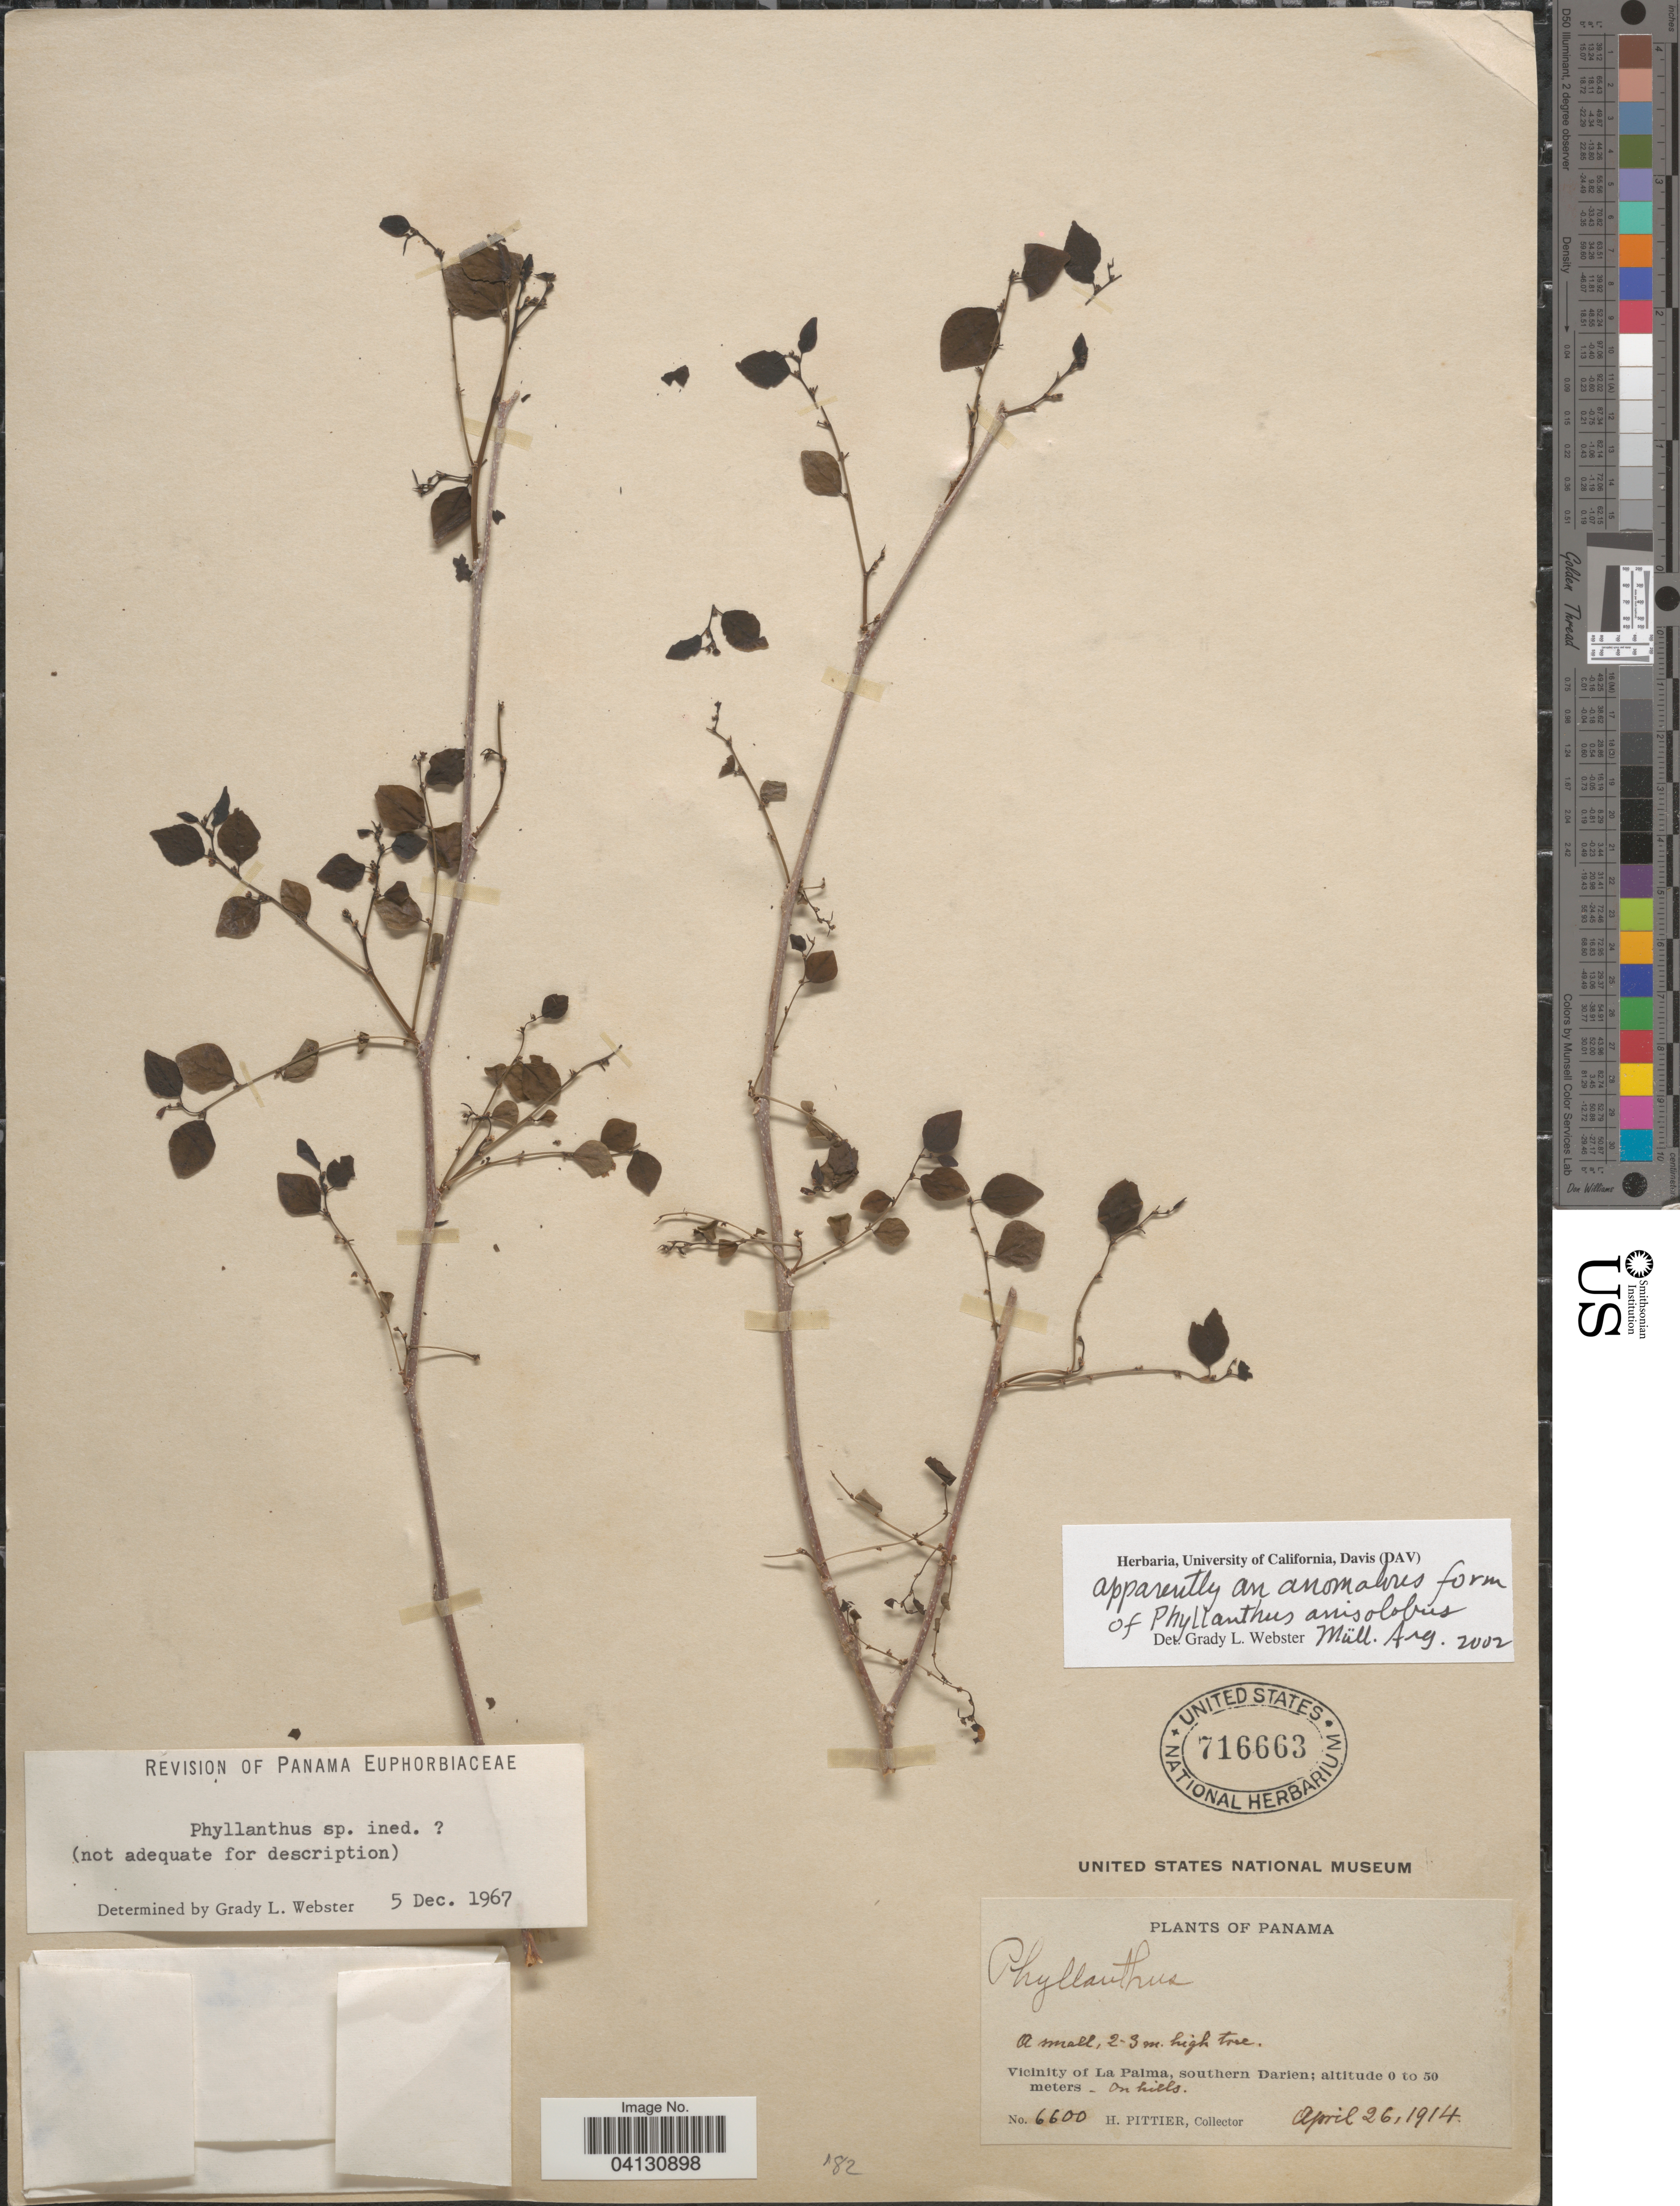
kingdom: Plantae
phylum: Tracheophyta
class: Magnoliopsida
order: Malpighiales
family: Phyllanthaceae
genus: Phyllanthus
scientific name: Phyllanthus anisolobus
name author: Müll. Arg.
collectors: H. F. Pittier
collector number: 6600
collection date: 1914-04-26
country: Panama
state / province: Darien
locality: Vicinity of La Palma, southern Darien.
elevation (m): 0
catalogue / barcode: US 716663